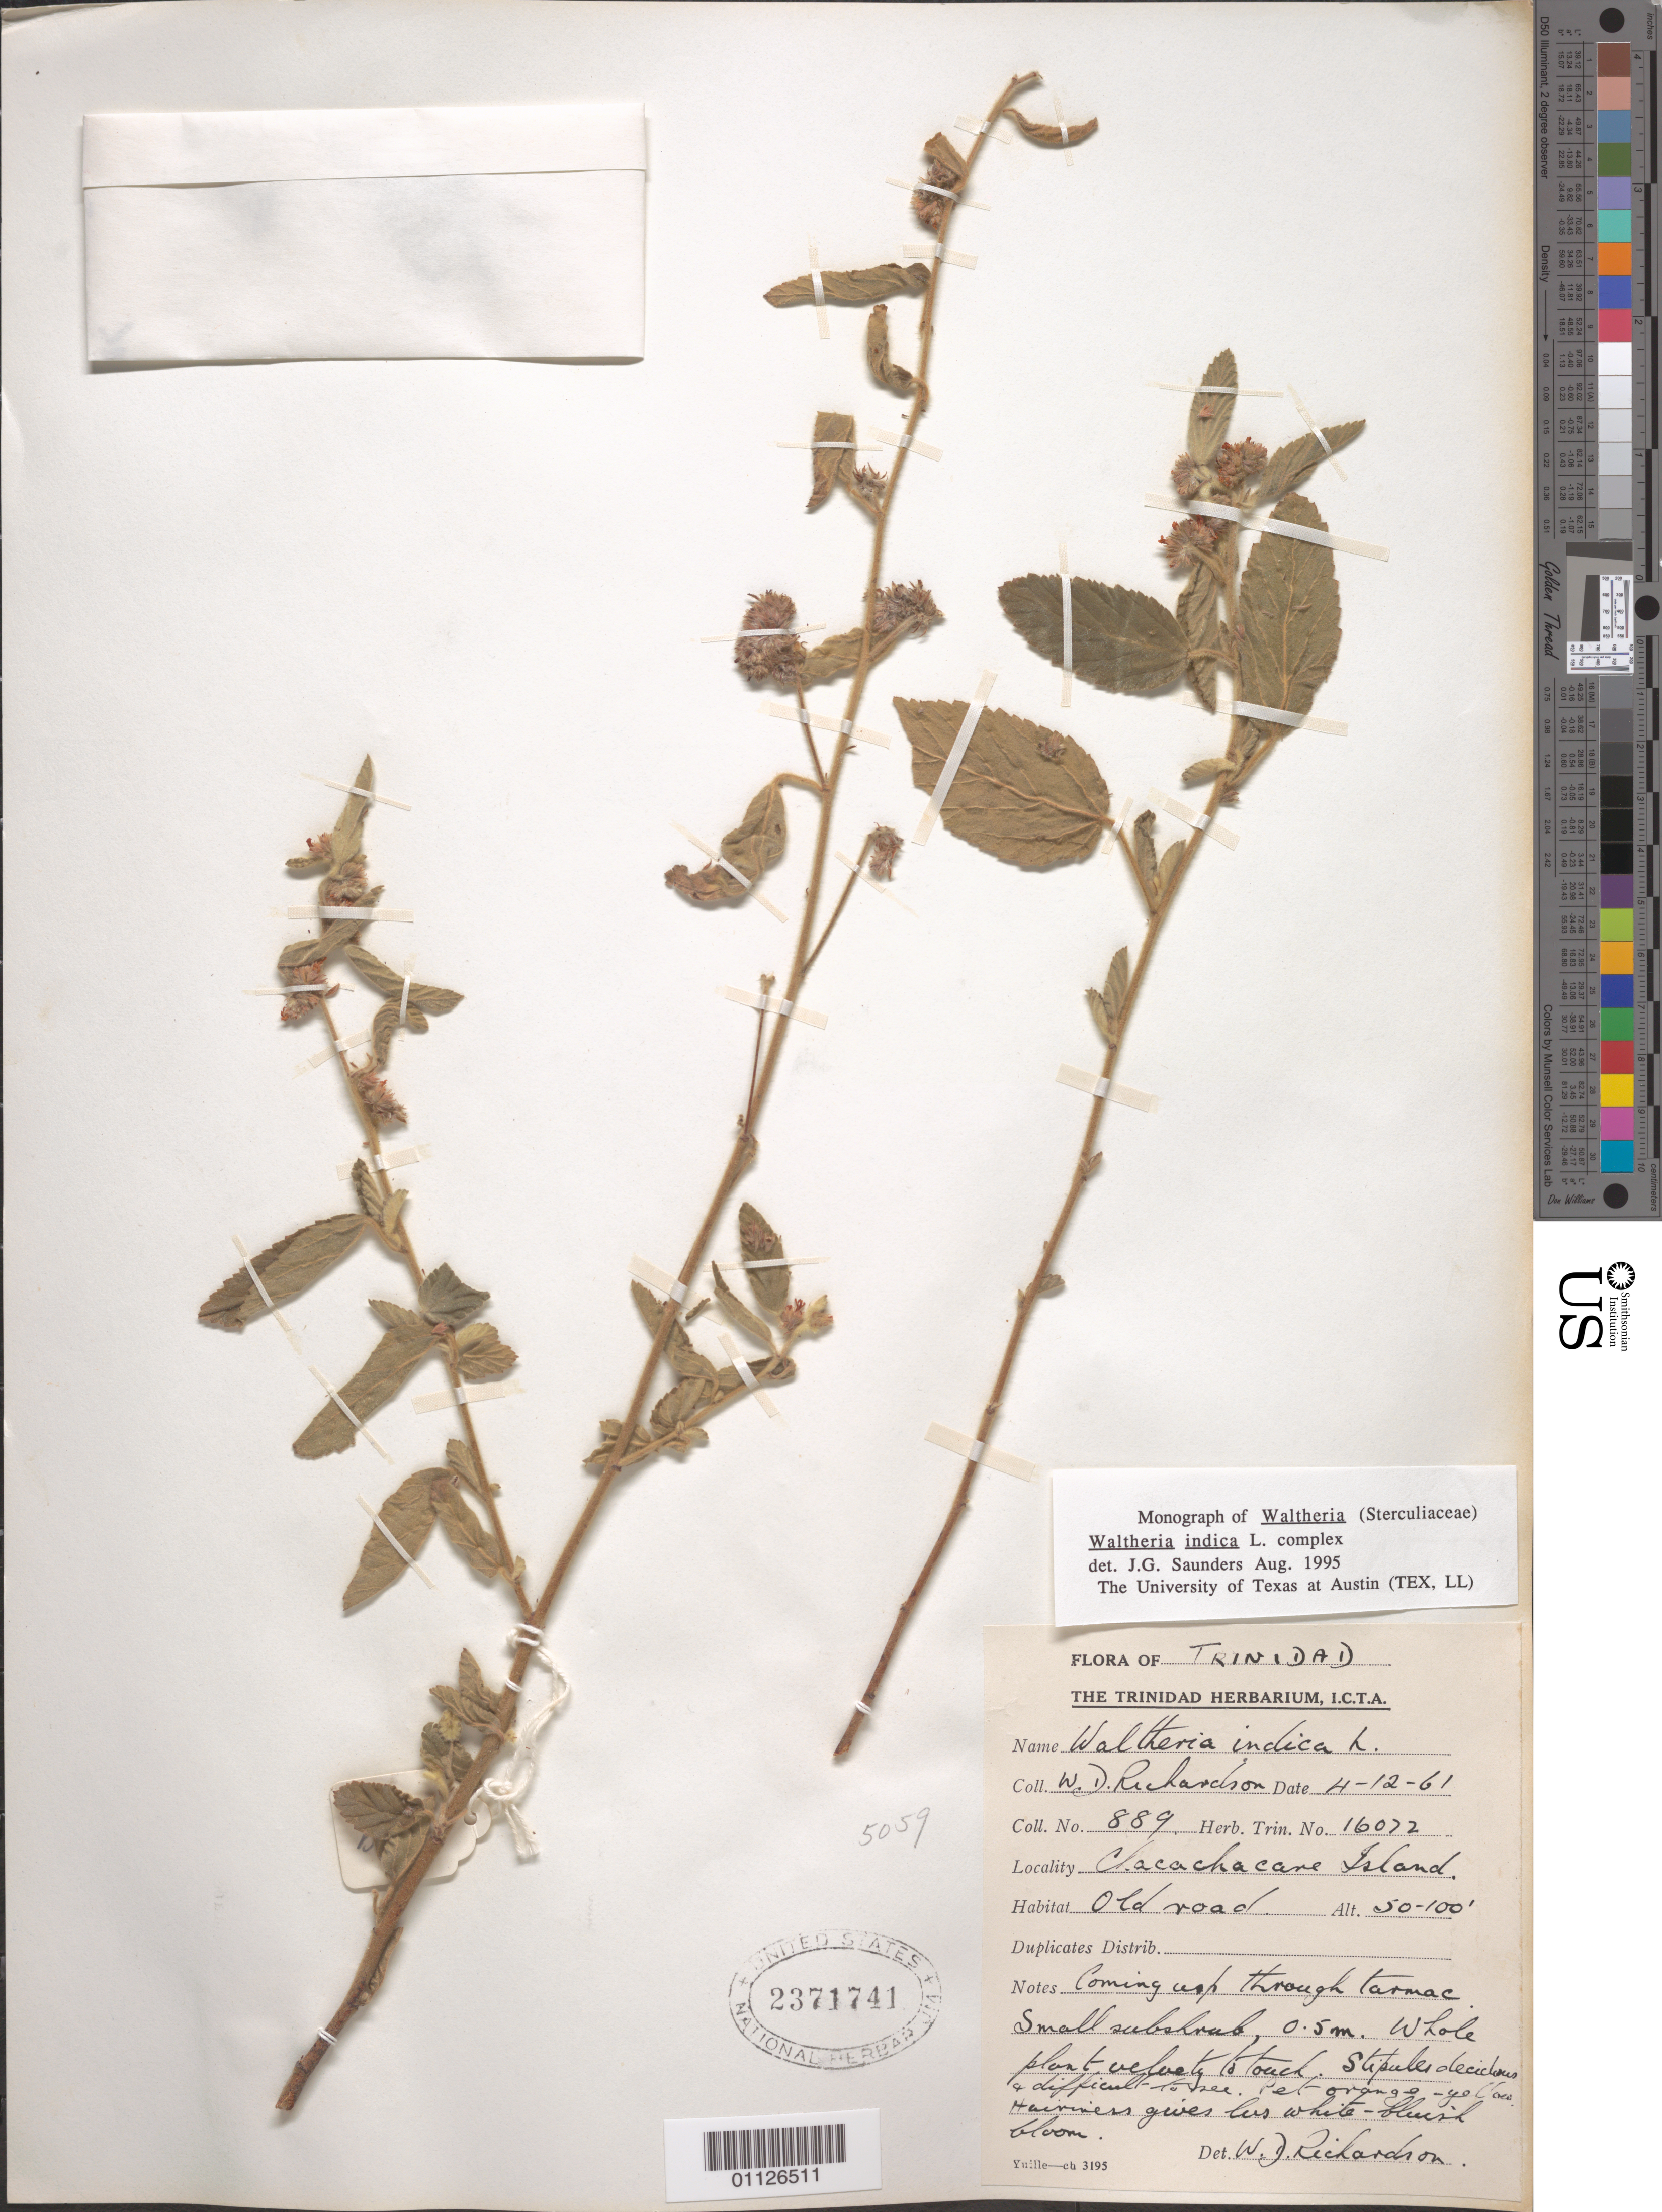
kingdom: Plantae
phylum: Tracheophyta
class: Magnoliopsida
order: Malvales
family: Malvaceae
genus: Waltheria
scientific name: Waltheria indica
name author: L.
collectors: W. D. Richardson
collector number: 889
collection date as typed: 12 Apr 1961 to 04 Dec 1961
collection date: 1961-04-12/1961-12-04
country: Trinidad and Tobago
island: Chacachacare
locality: Old road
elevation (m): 15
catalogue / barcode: US 2371741